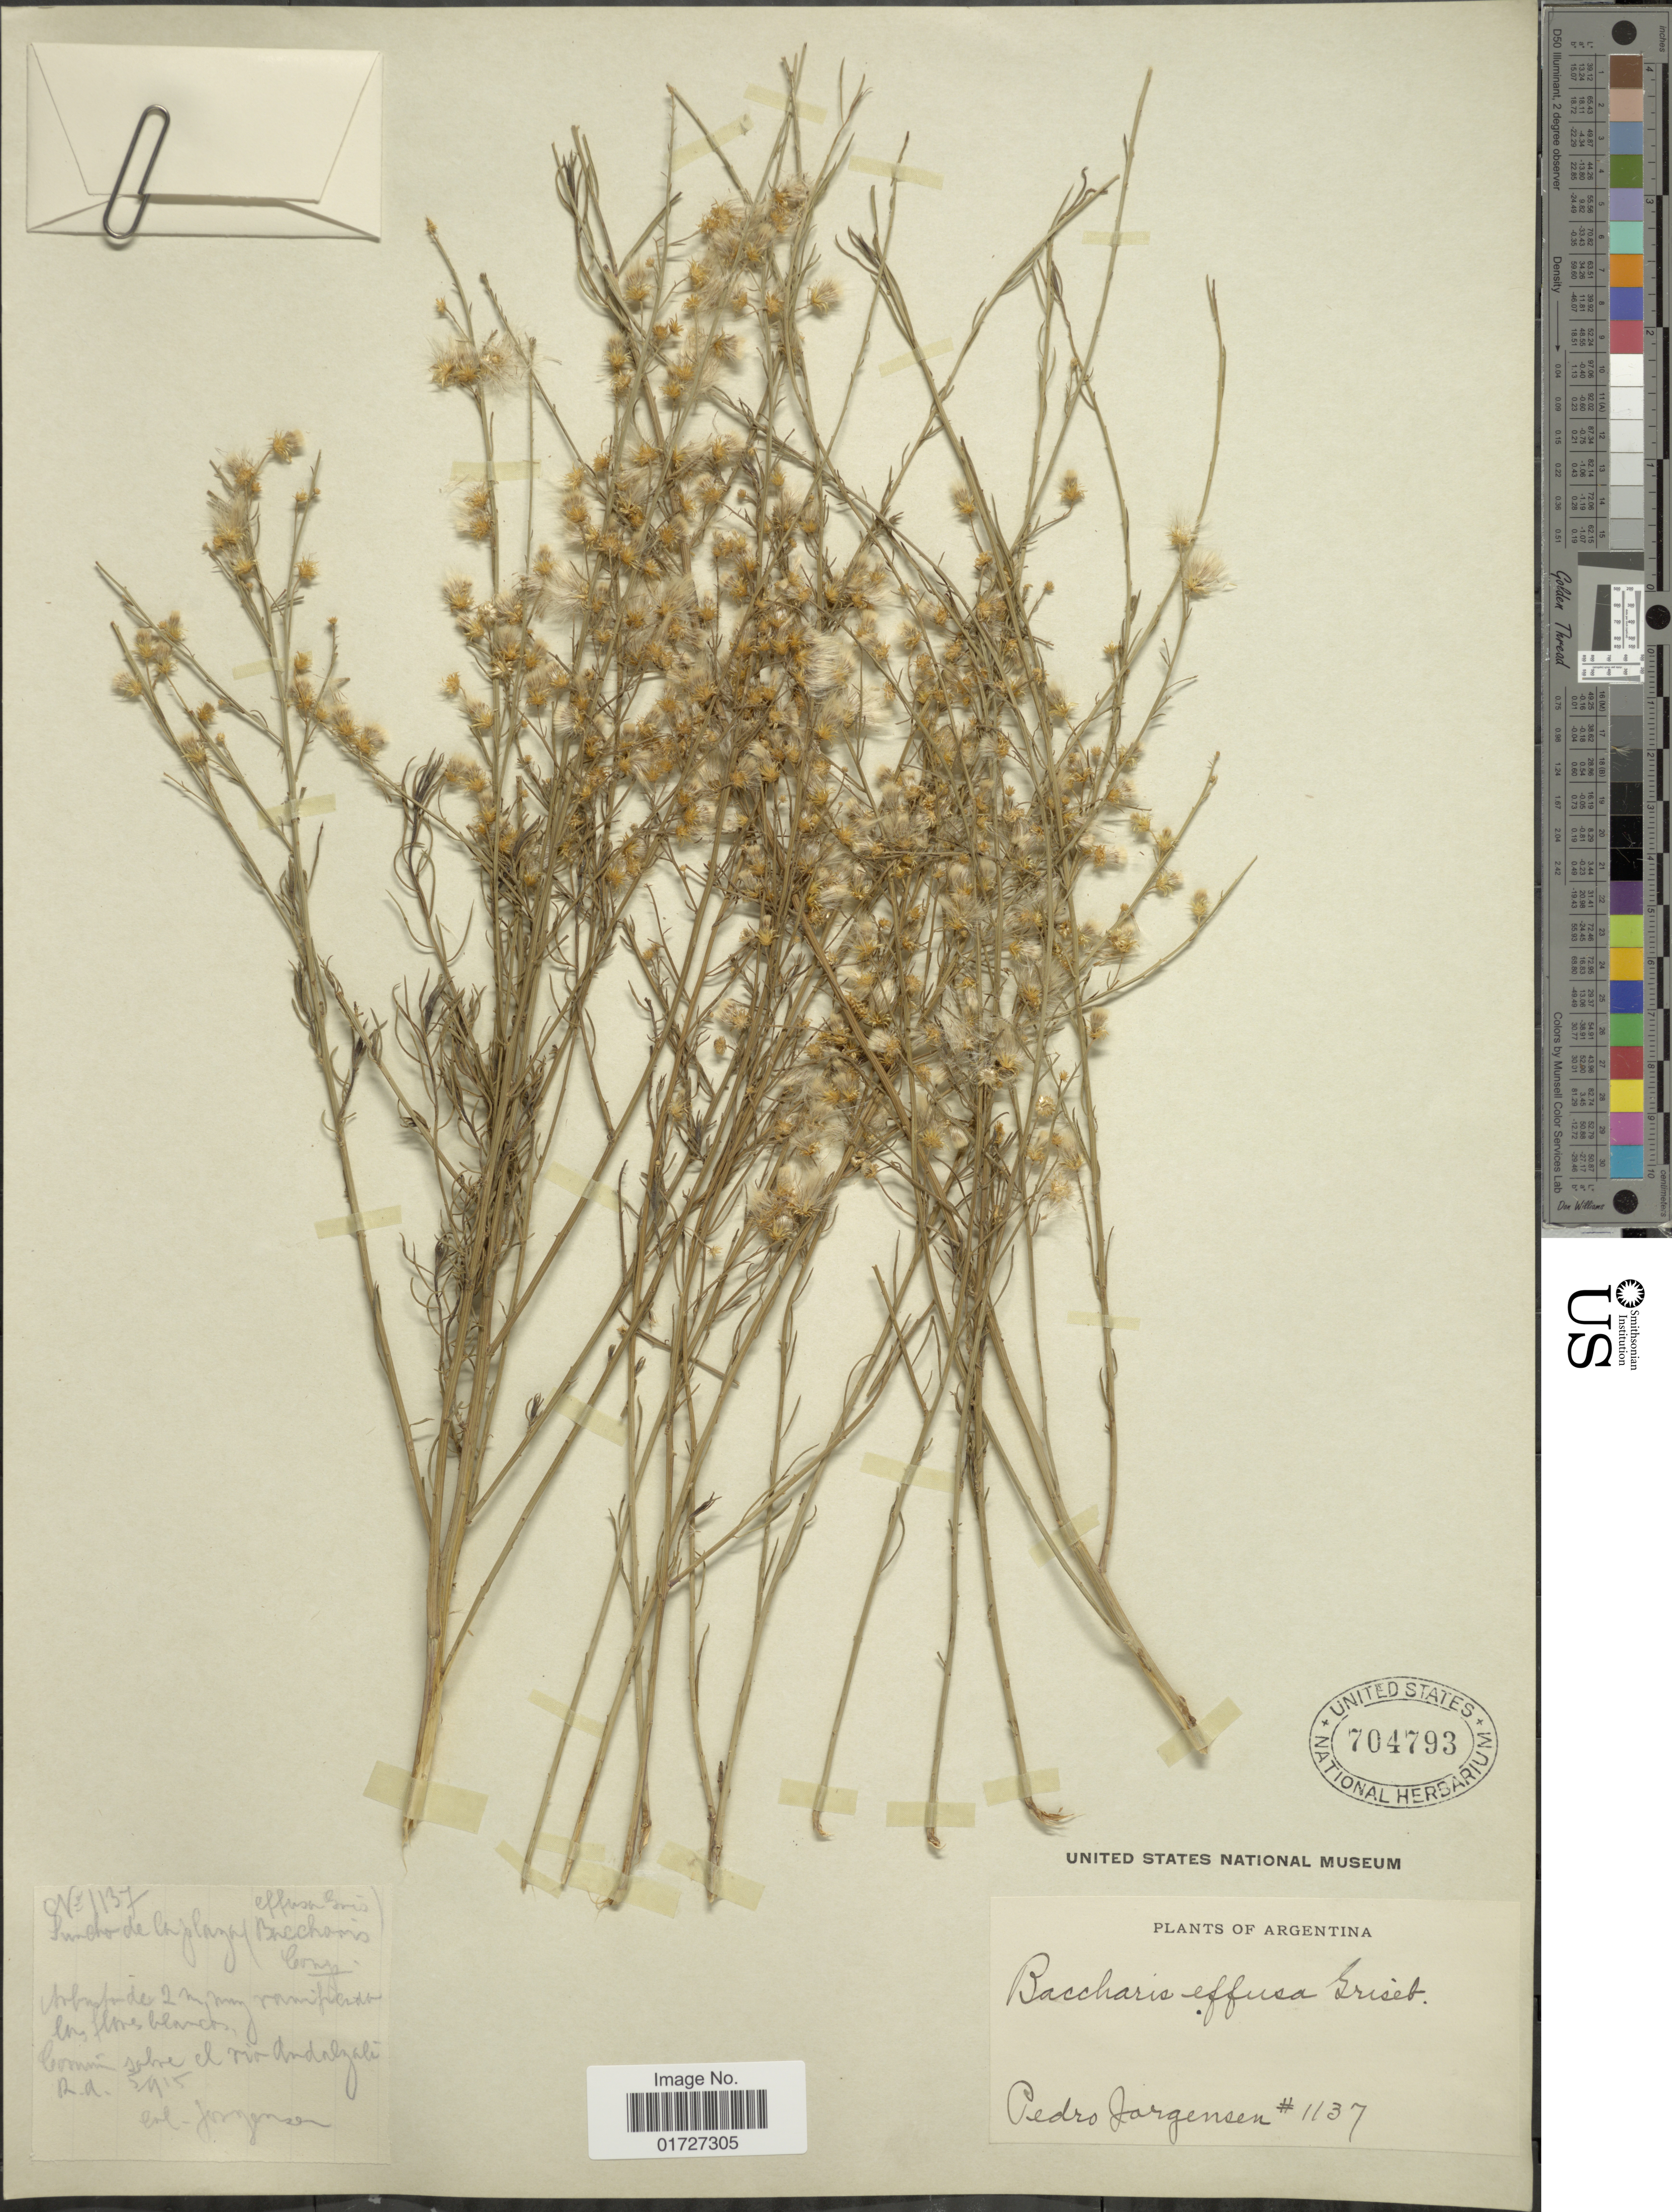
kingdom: Plantae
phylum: Tracheophyta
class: Magnoliopsida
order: Asterales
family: Asteraceae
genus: Baccharis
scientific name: Baccharis effusa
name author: Griseb.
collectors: P. Jörgensen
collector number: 1137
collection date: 1915-05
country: Argentina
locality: El rio Andalgali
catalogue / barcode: US 704793